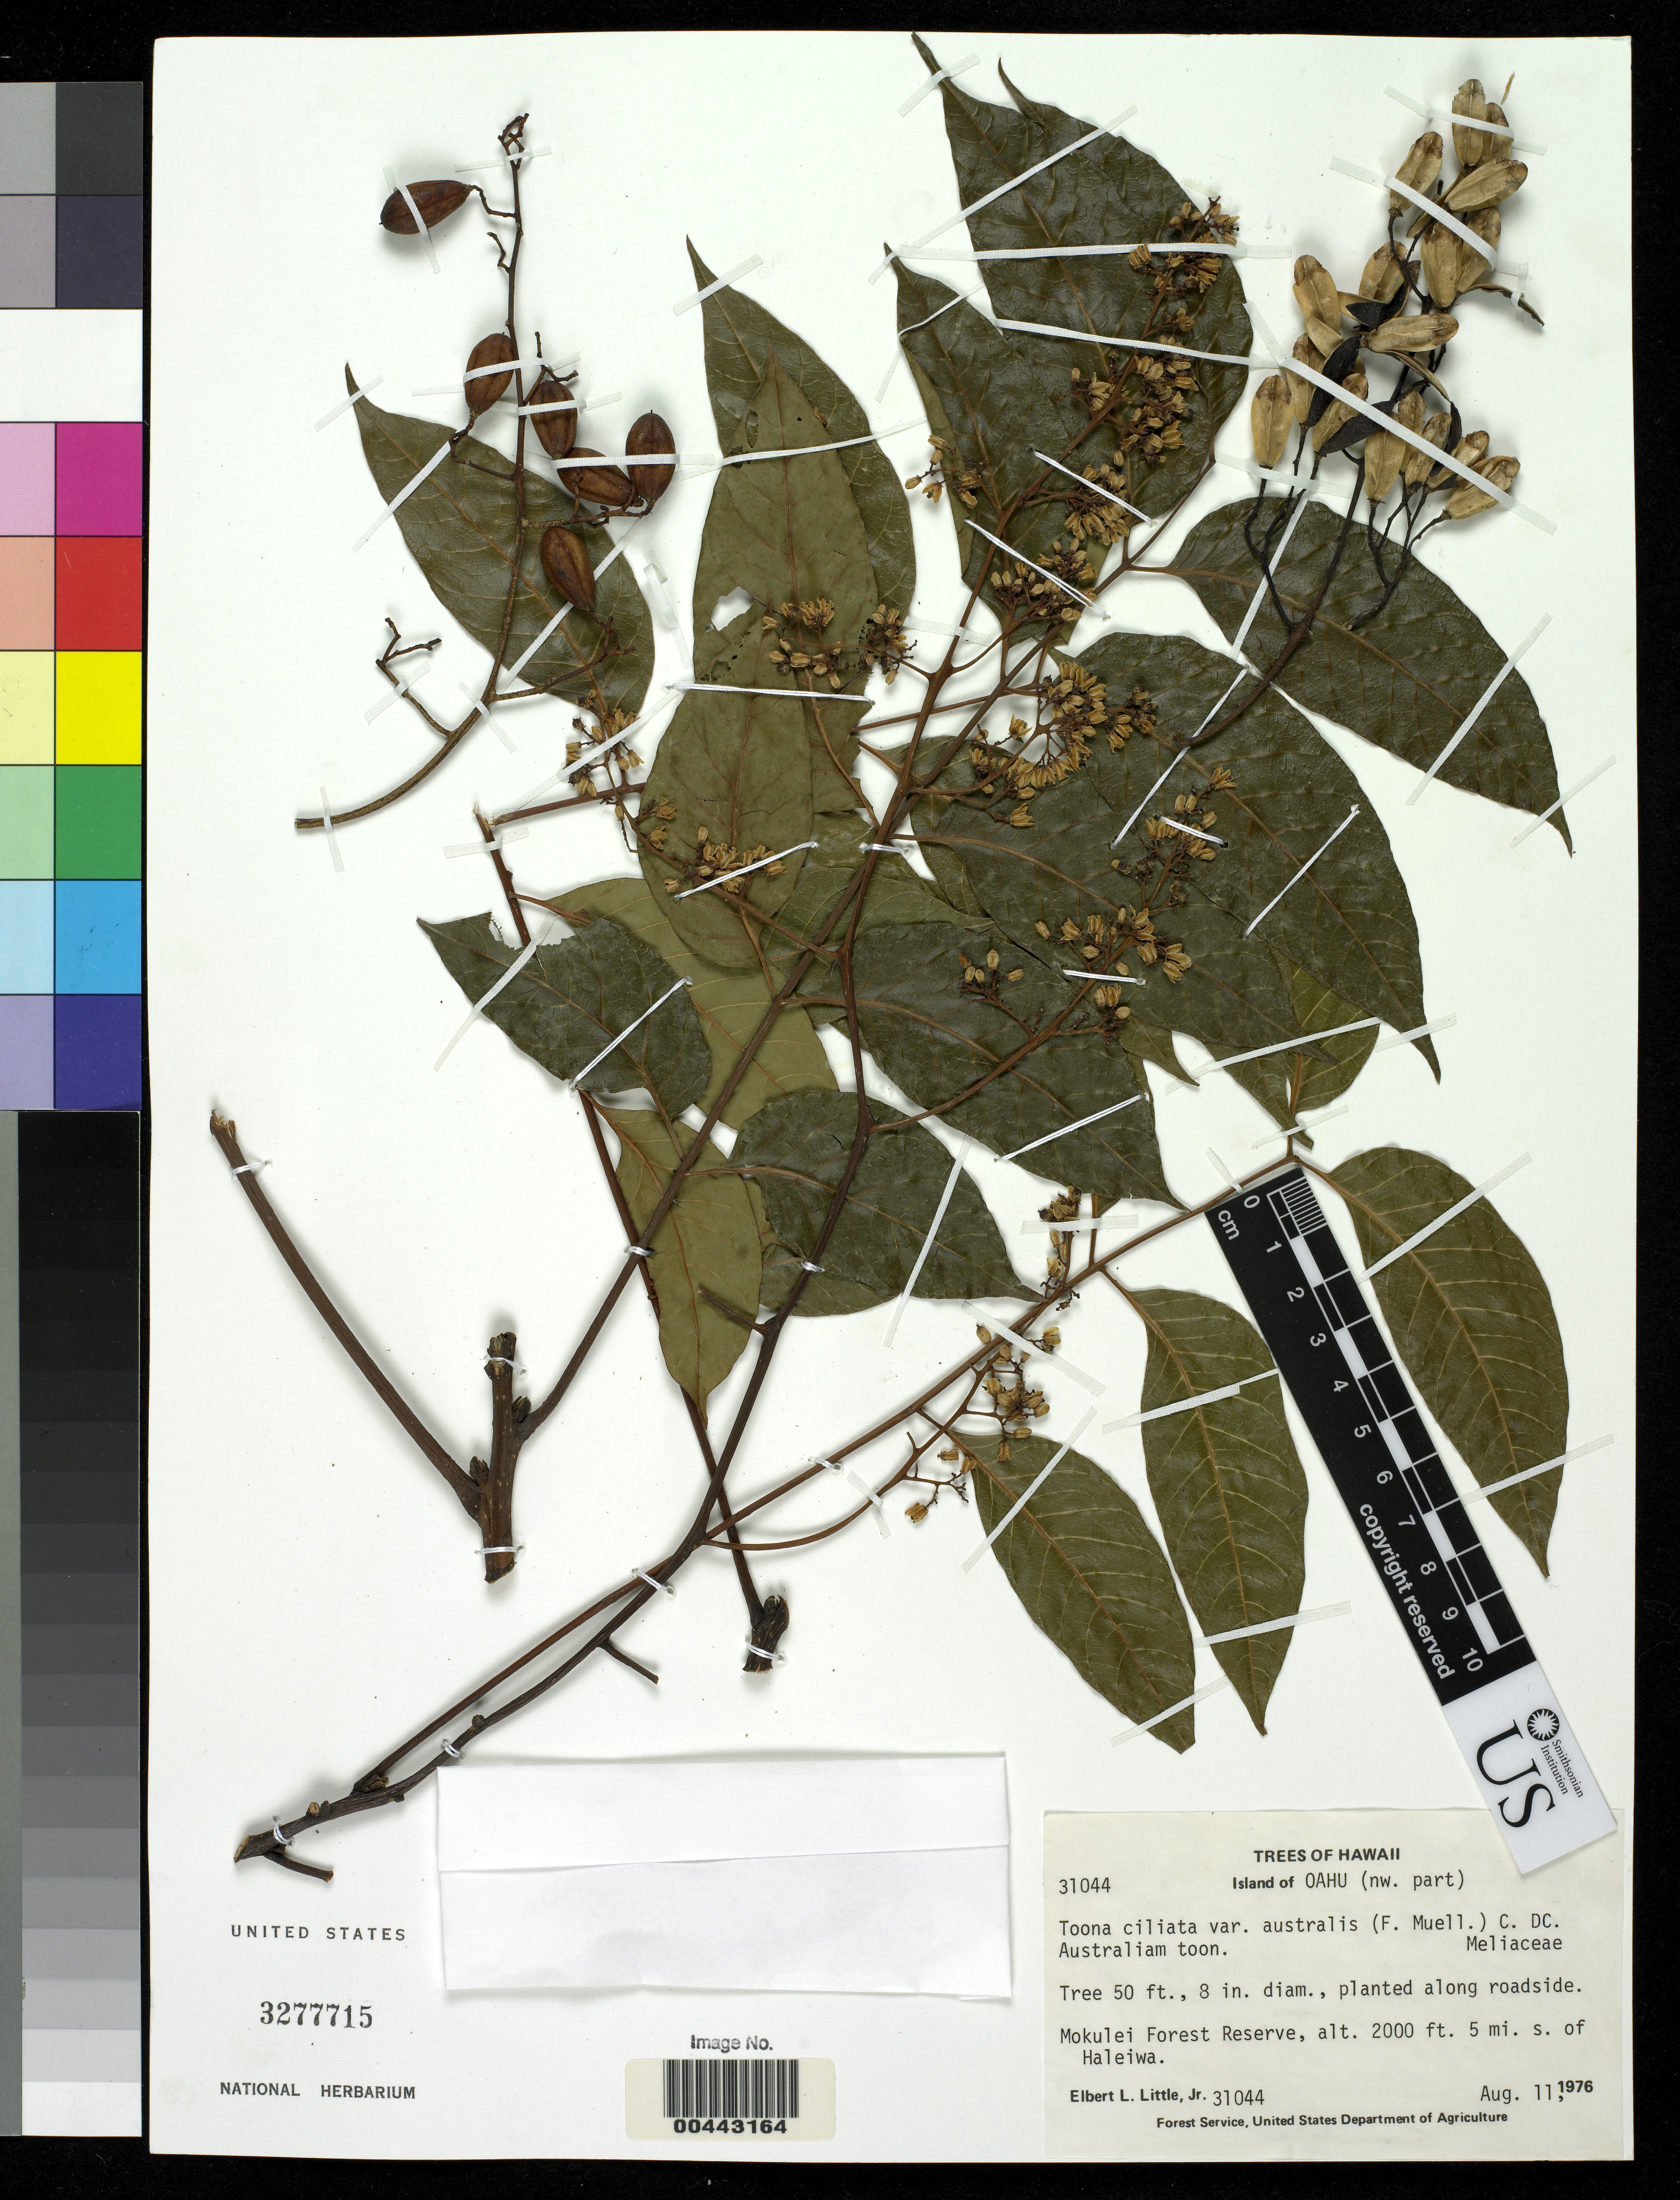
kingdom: Plantae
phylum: Tracheophyta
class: Magnoliopsida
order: Sapindales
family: Meliaceae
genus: Toona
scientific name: Toona ciliata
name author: M. Roem.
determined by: Strong, Mark T., (BOT), Smithsonian Institution - National Museum of Natural History (UNITED STATES)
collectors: E. L. Little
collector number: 31044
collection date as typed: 11 Aug 1976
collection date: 1976-08-11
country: United States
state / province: Hawaii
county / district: Honolulu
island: Oahu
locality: NW part of Oahu, Mokulei Forest Reserve, 5 mi S of Haleiwa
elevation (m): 610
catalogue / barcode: US 3277715